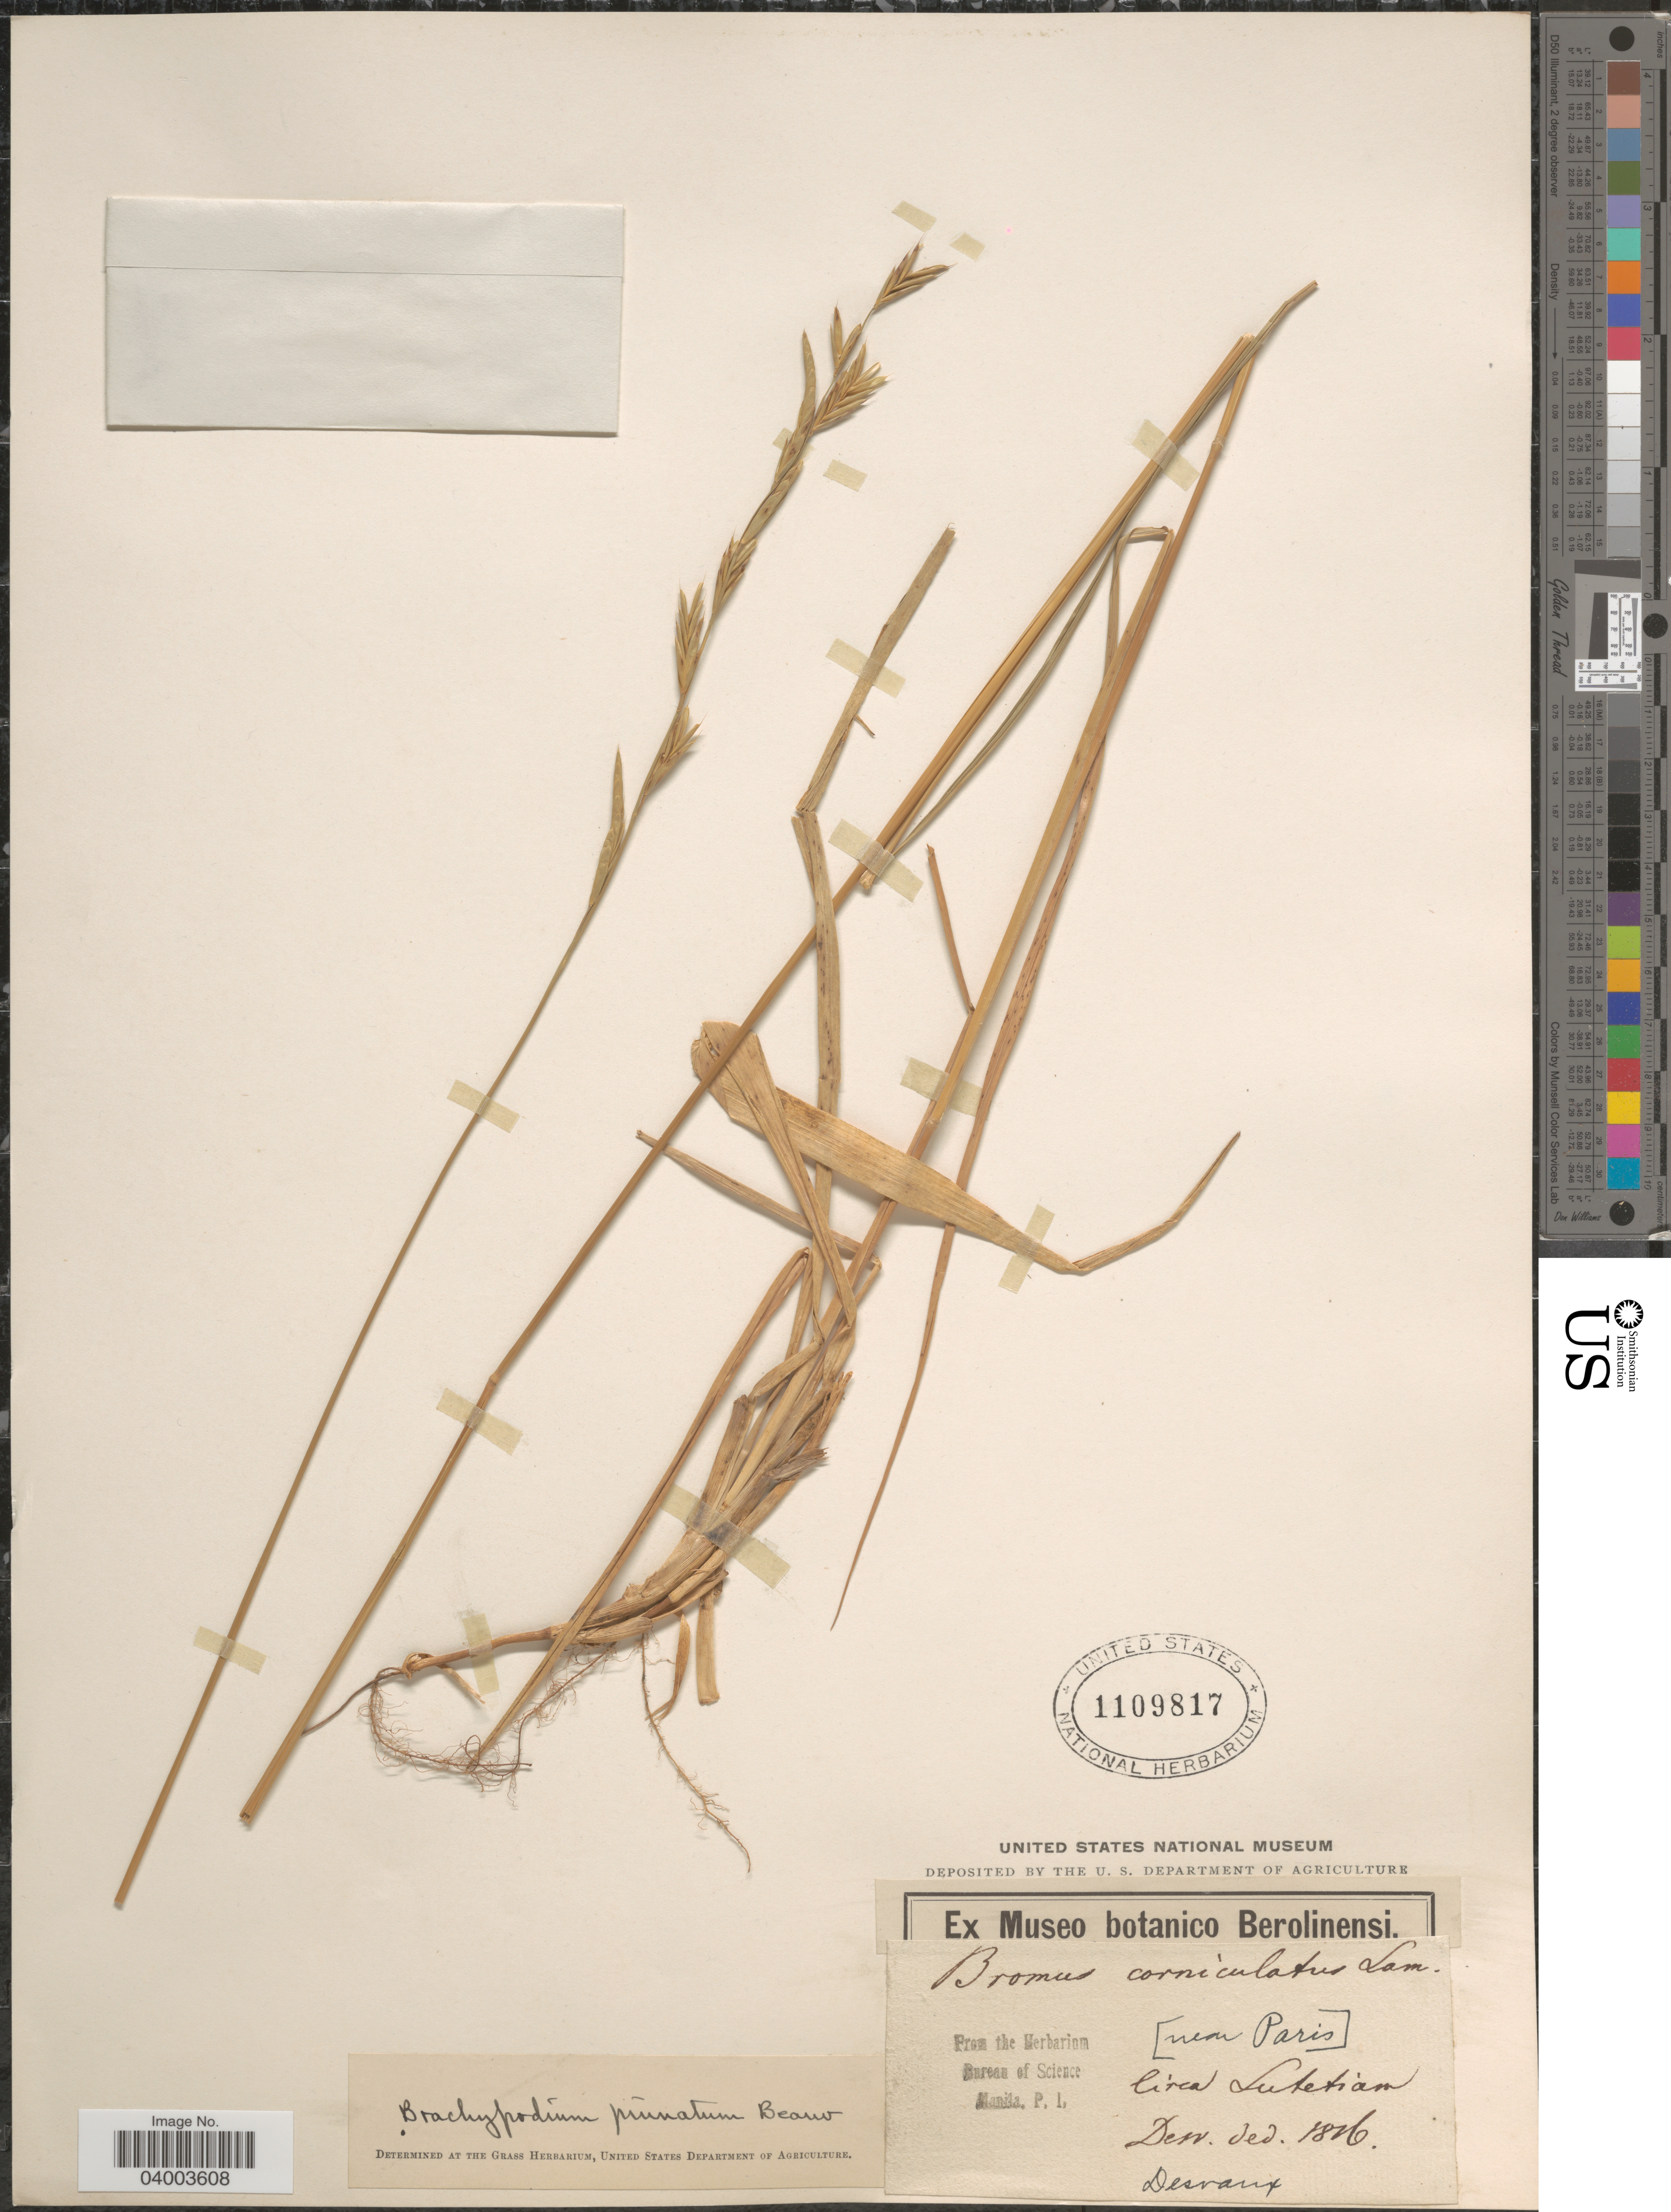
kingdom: Plantae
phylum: Tracheophyta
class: Liliopsida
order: Poales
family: Poaceae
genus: Brachypodium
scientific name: Brachypodium pinnatum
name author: (L.) P. Beauv.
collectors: Desvaux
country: France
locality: Near Paris. Circa Lutetiam.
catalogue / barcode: US 1109817